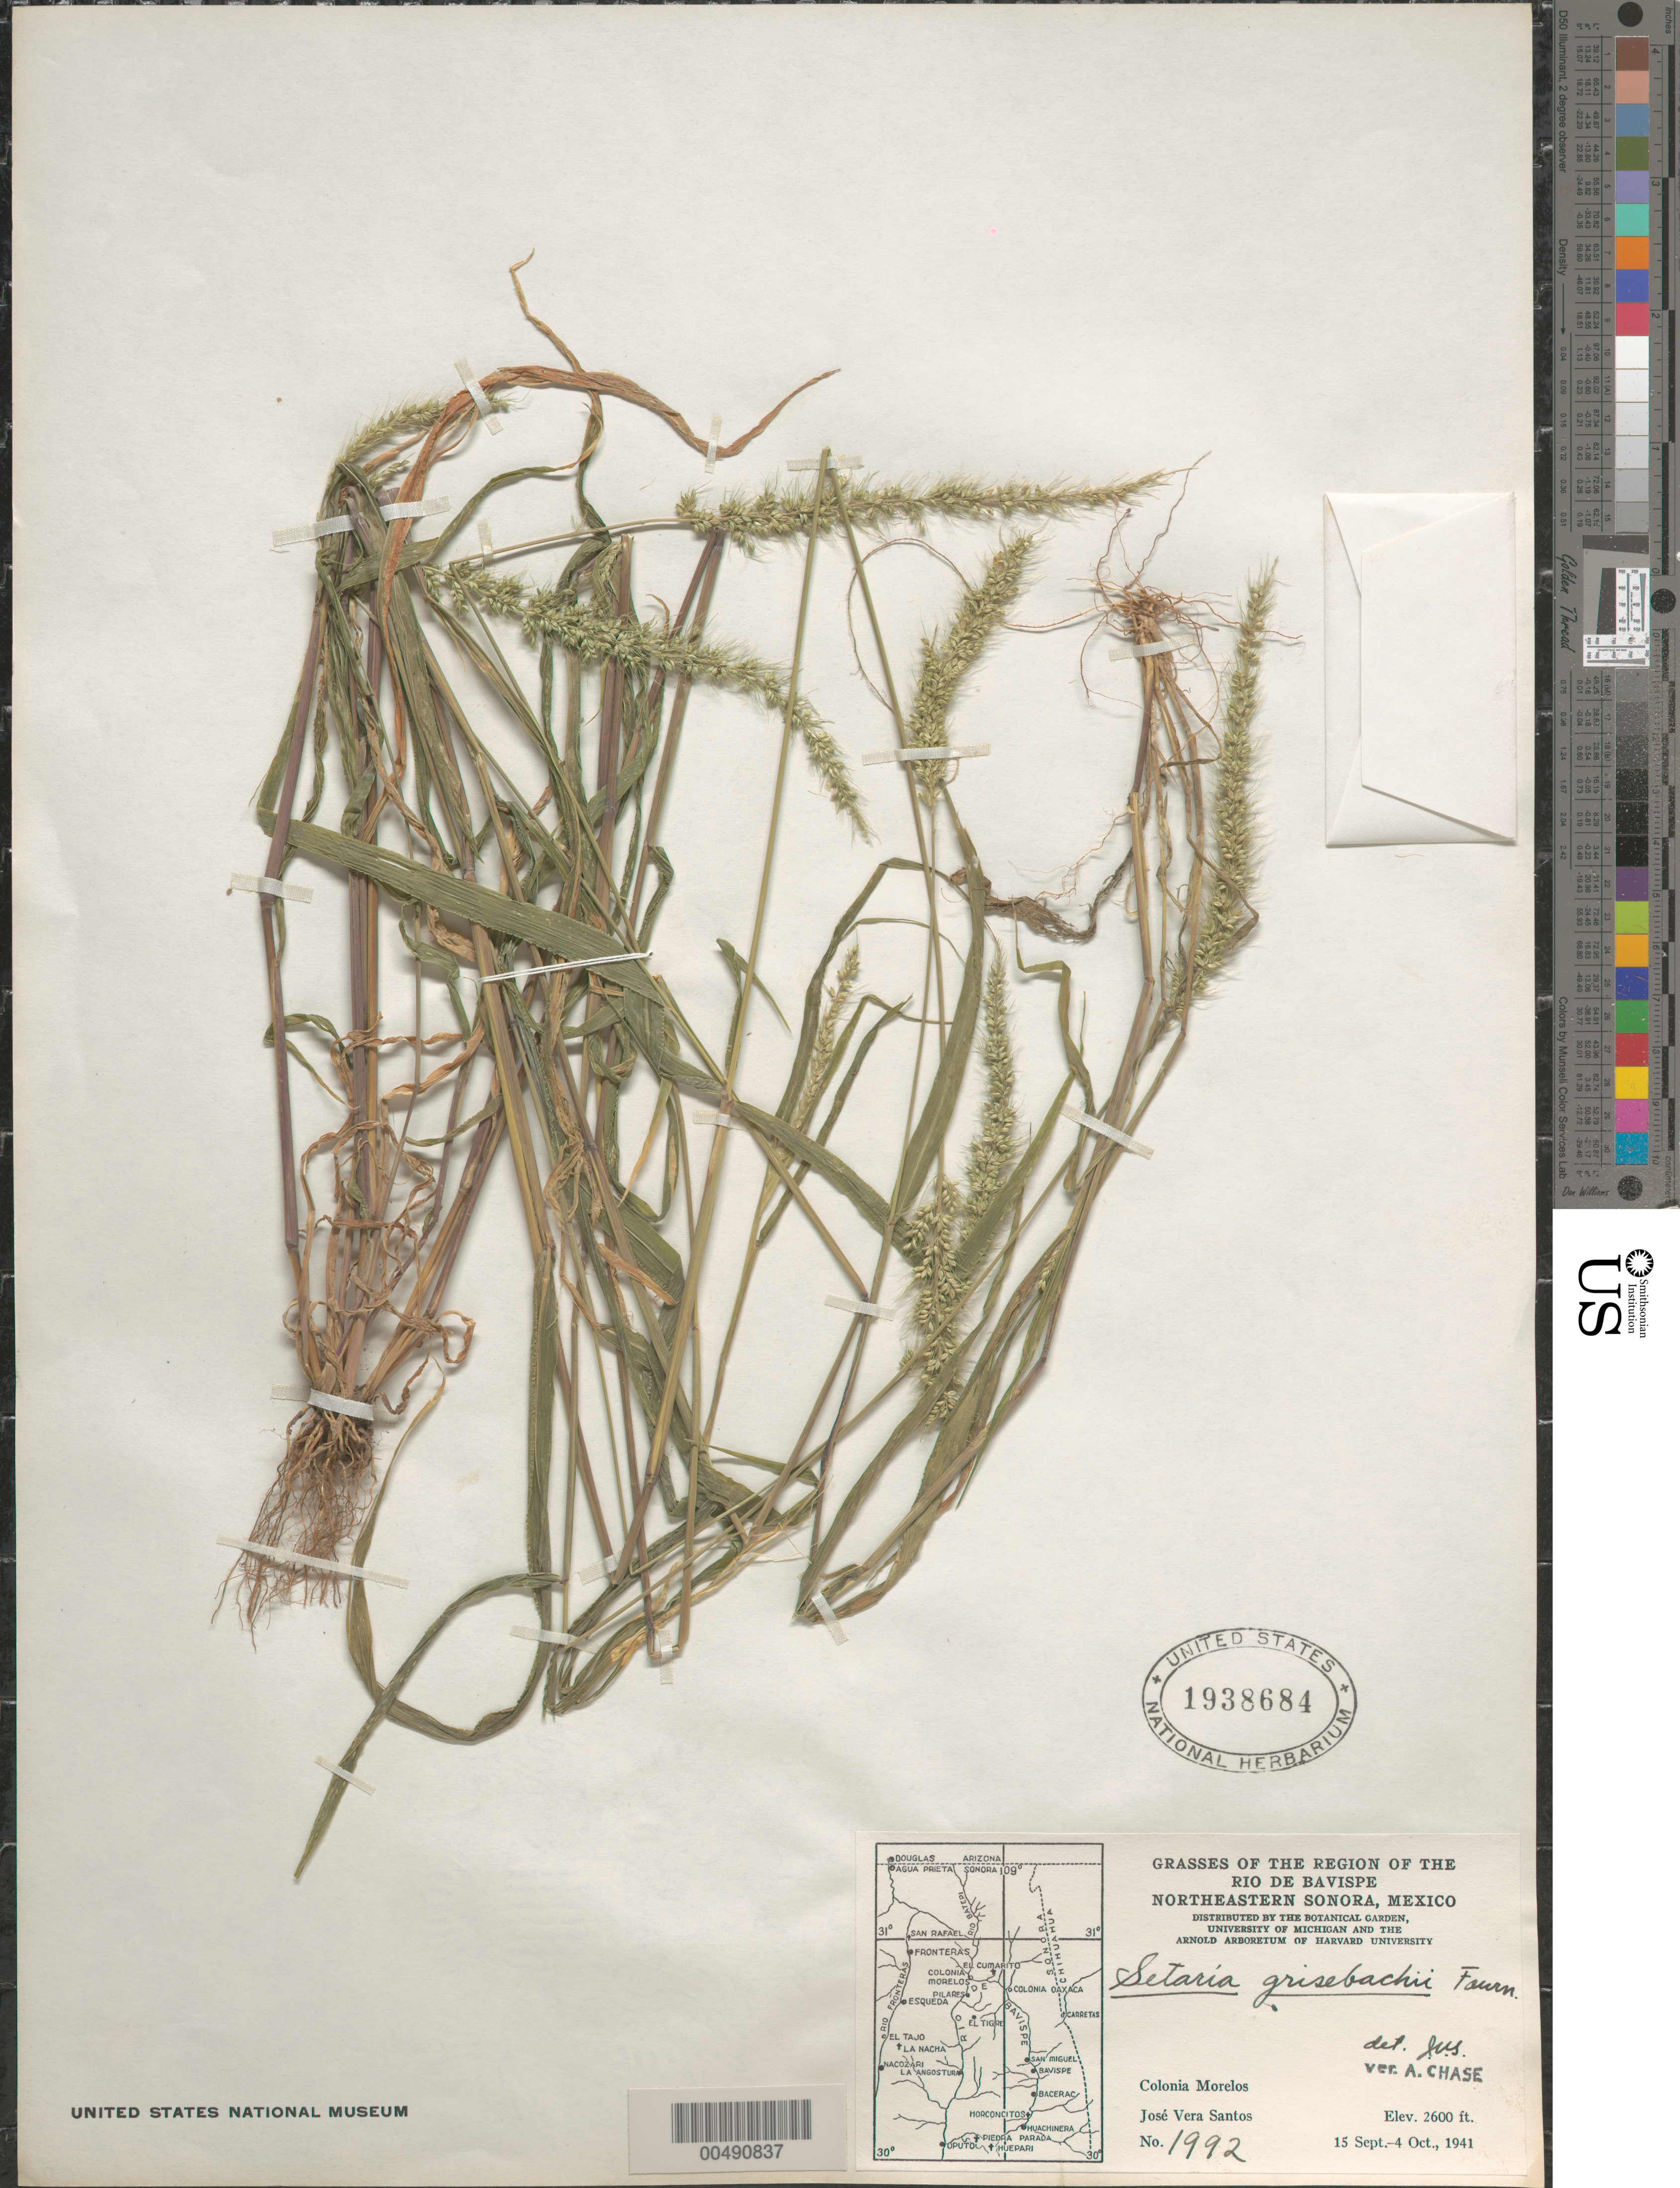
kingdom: Plantae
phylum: Tracheophyta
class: Liliopsida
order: Poales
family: Poaceae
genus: Setaria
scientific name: Setaria grisebachii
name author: E. Fourn.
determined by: Santos, J. V.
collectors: J. V. Santos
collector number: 1992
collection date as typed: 15 Sep 1941 to 4 Oct 1941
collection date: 1941-09-15/1941-10-04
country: Mexico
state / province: Sonora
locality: Region of the Rio de Bavispe, NE Sonora, Colonia Morelos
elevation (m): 792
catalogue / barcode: US 1938684